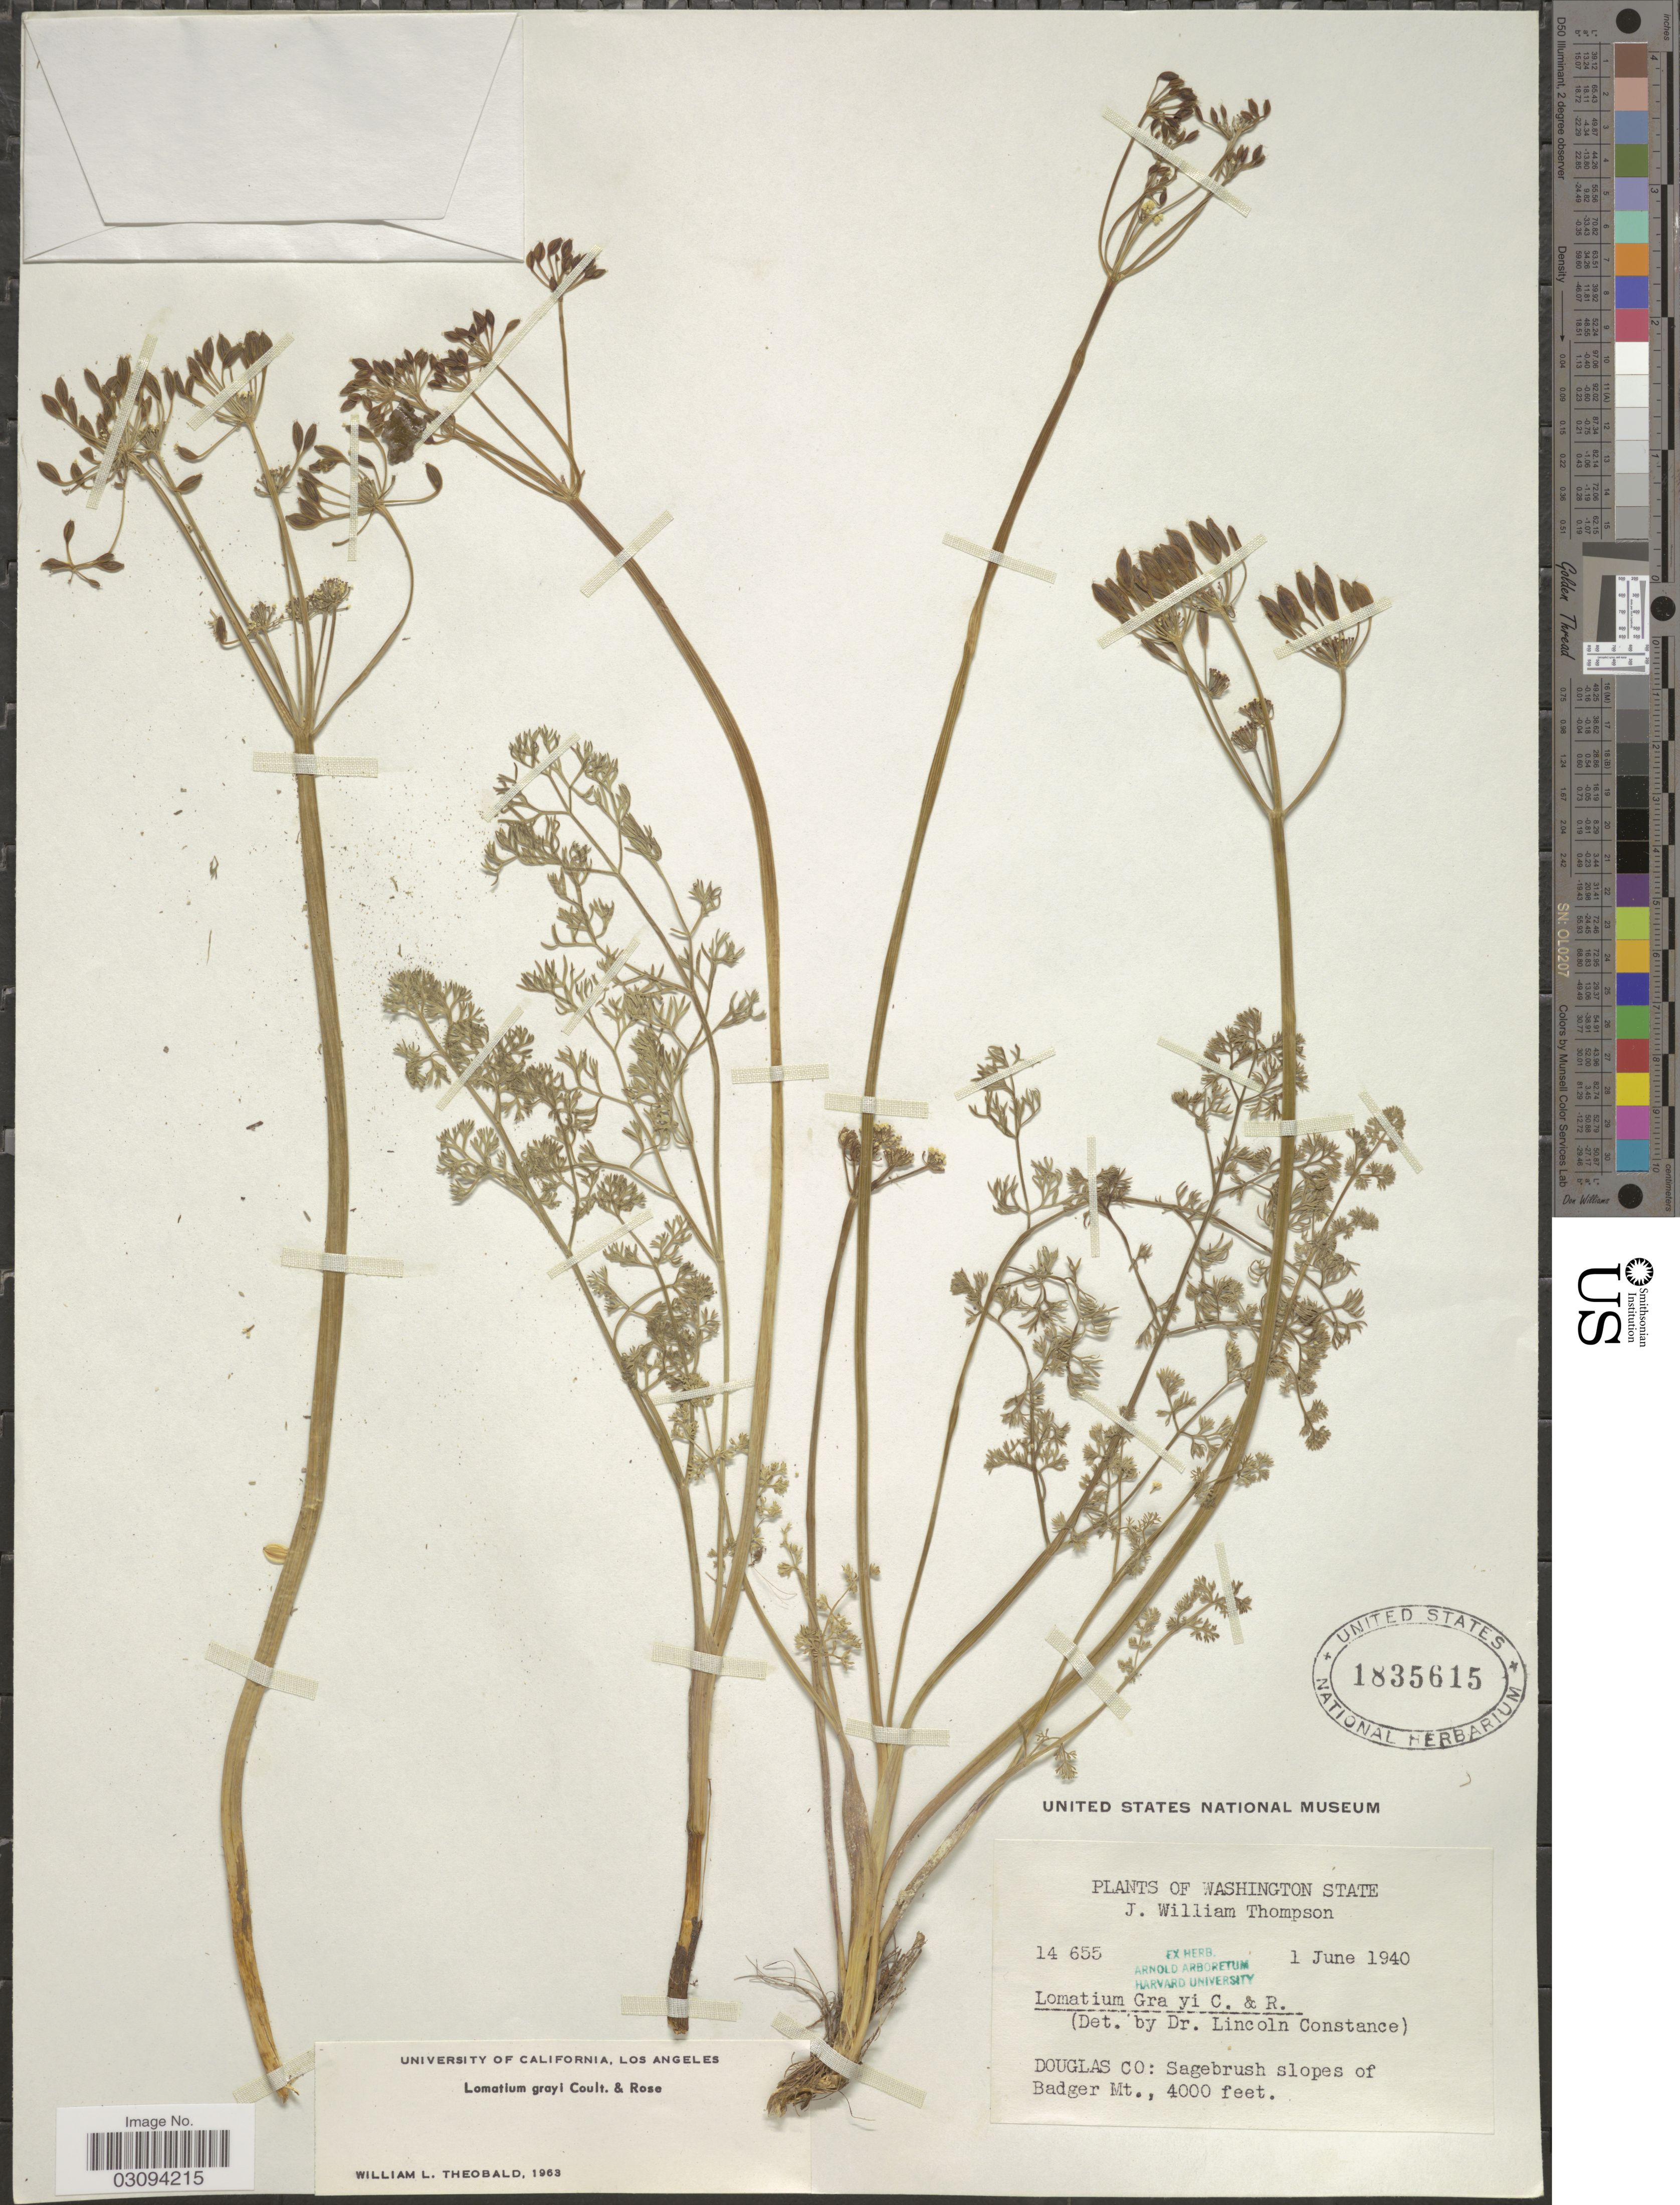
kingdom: Plantae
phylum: Tracheophyta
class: Magnoliopsida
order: Apiales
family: Apiaceae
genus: Lomatium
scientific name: Lomatium grayi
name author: (J.M. Coult. & Rose) J.M. Coult. & Rose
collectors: J. W. Thompson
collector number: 14655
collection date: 1940-06-01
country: United States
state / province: Washington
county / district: Douglas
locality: Douglas Co: Sagebrush slopes of Badger Mt.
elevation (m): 1219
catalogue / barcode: US 1835615